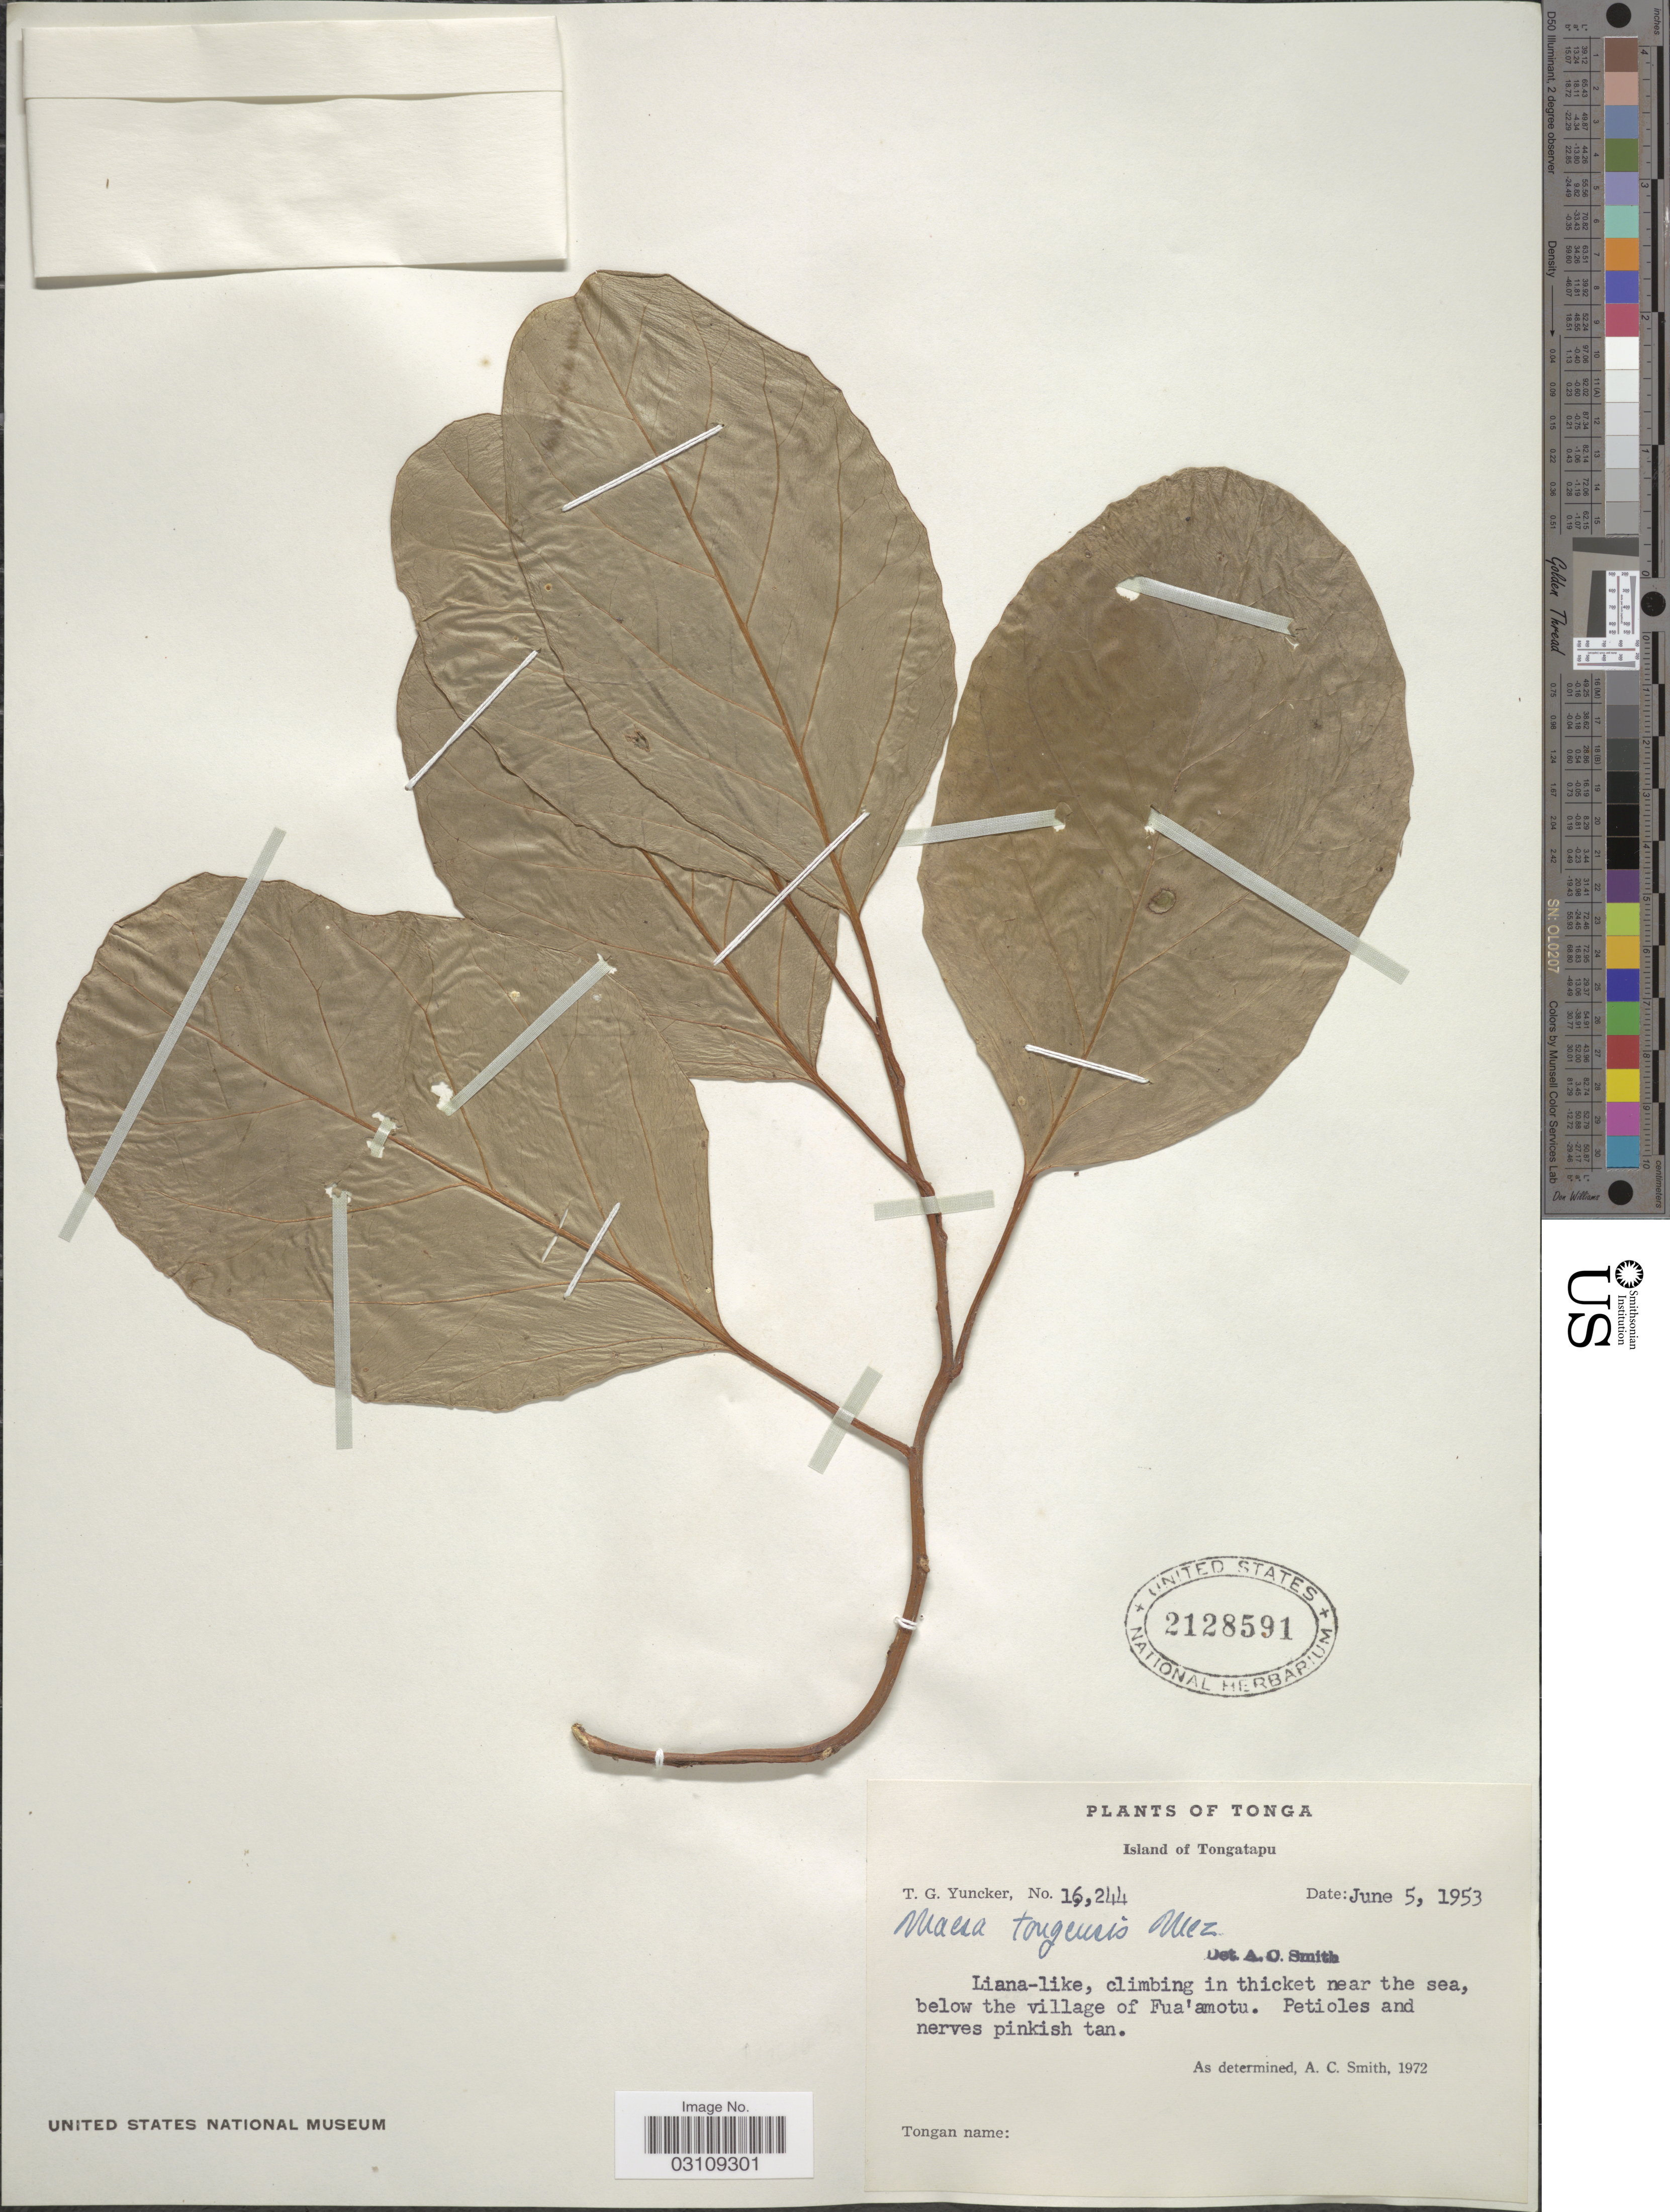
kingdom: Plantae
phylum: Tracheophyta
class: Magnoliopsida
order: Ericales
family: Primulaceae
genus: Maesa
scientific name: Maesa tongensis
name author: Mez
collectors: T. G. Yuncker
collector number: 16244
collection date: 1953-06-05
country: Tonga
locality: Island of Tongatapu. Below the village of Fua'amotu.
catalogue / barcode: US 2128591